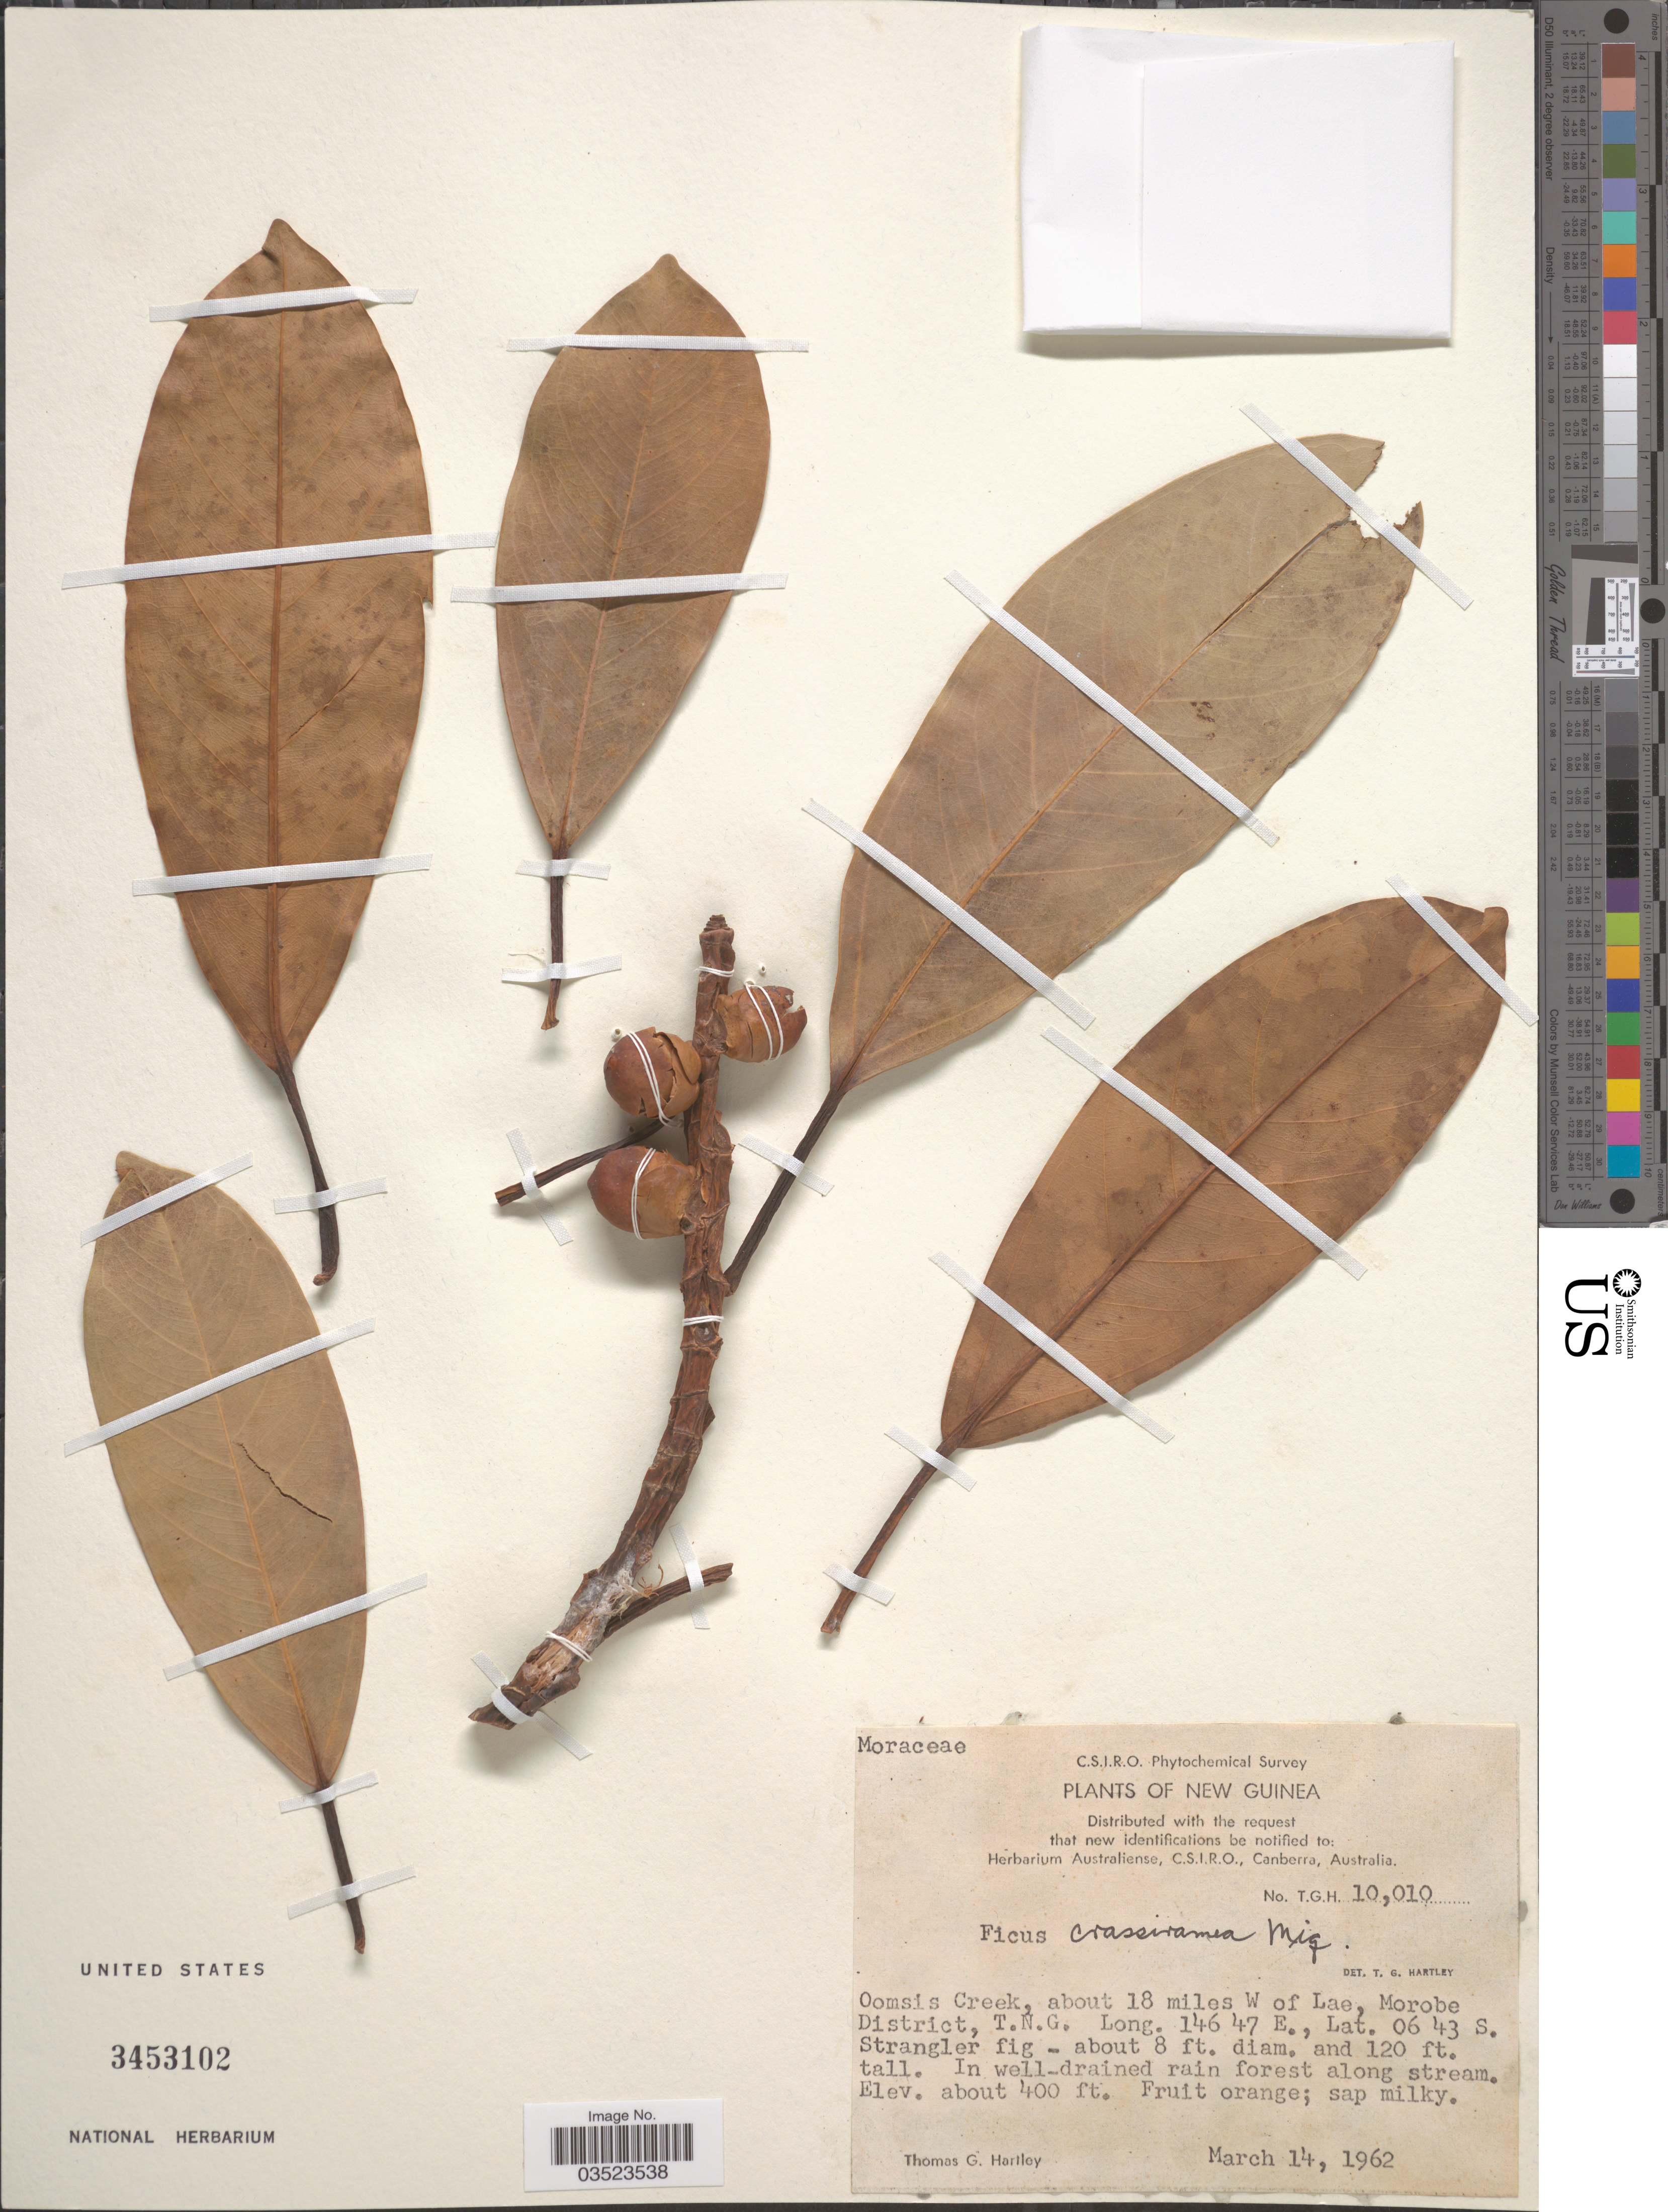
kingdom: Plantae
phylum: Tracheophyta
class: Magnoliopsida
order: Rosales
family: Moraceae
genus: Ficus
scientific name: Ficus crassiramea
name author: Miq.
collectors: T. G. Hartley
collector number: T.G.H.10010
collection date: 1962-03-14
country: Papua New Guinea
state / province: Morobe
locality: New Guinea. Oomsis Creek, about 18 miles W of Lae, Morobe District, T.N.G. In well-drained rain forest along stream.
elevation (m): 122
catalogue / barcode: US 3453102